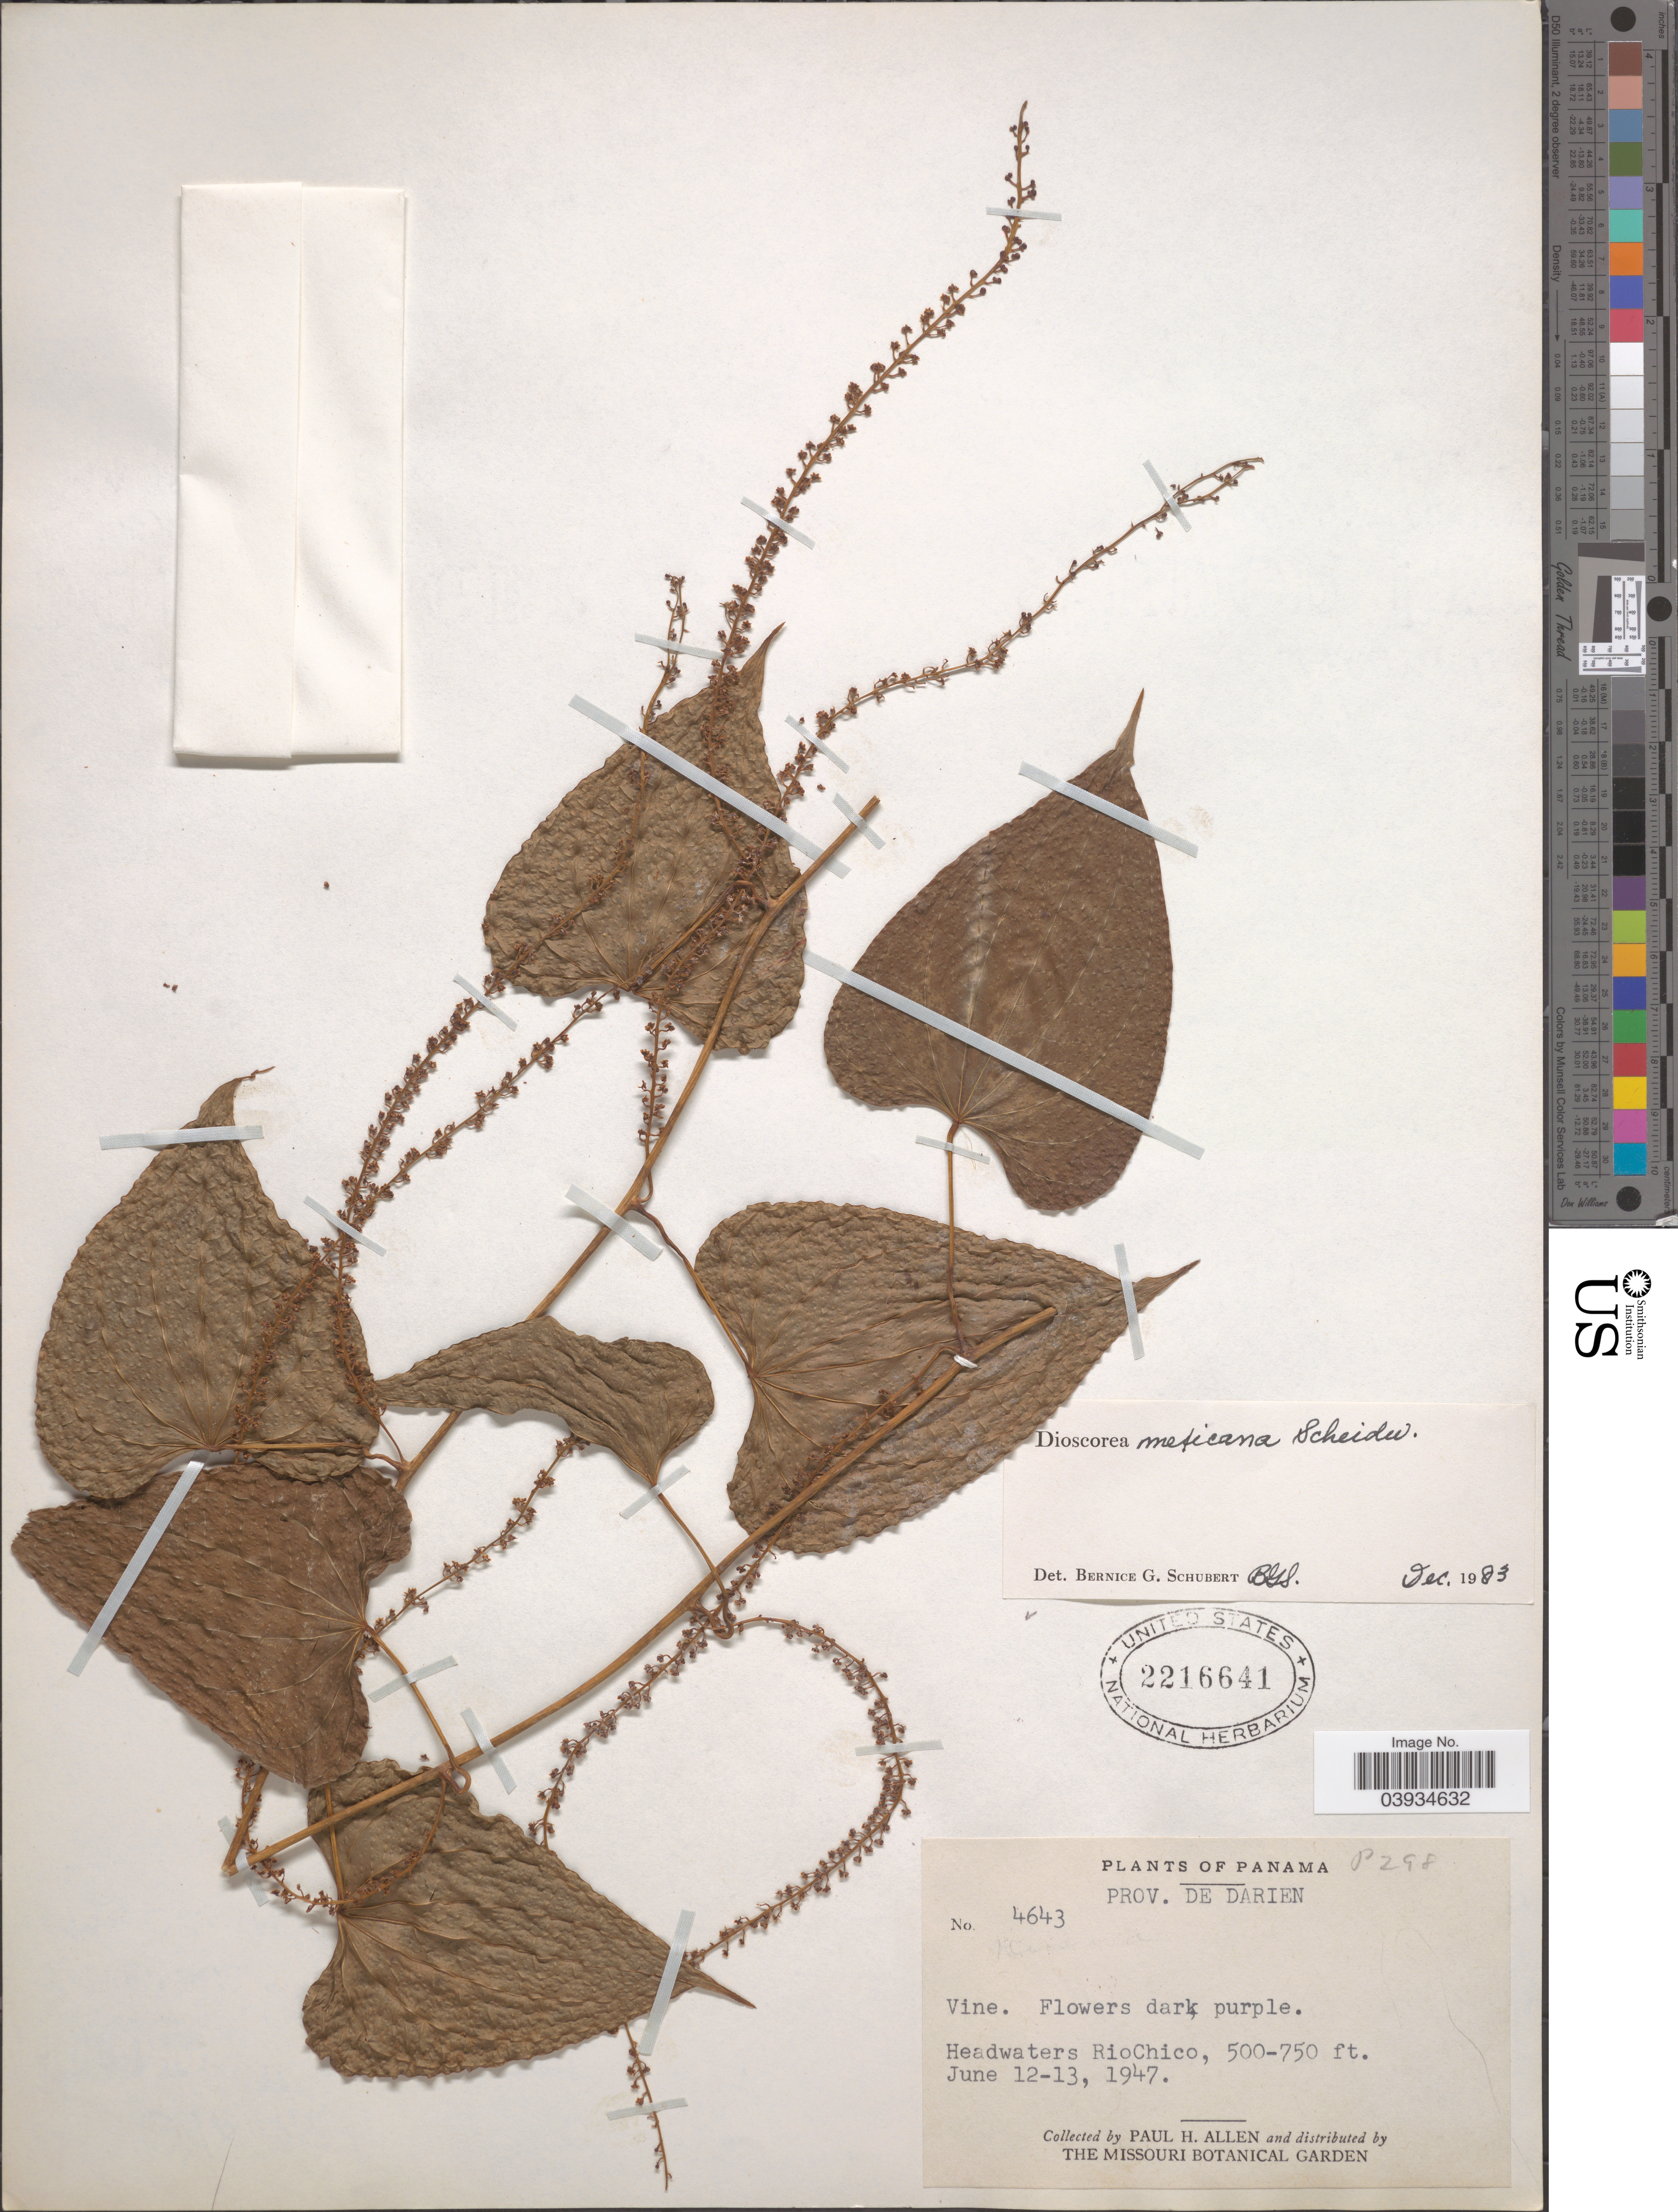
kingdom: Plantae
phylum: Tracheophyta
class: Liliopsida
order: Dioscoreales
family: Dioscoreaceae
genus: Dioscorea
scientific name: Dioscorea mexicana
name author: Scheidw.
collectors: P. H. Allen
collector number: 4643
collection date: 1947-06-12/1947-06-13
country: Panama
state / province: Darien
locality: Headwaters RioChico.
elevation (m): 152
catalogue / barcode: US 2216641